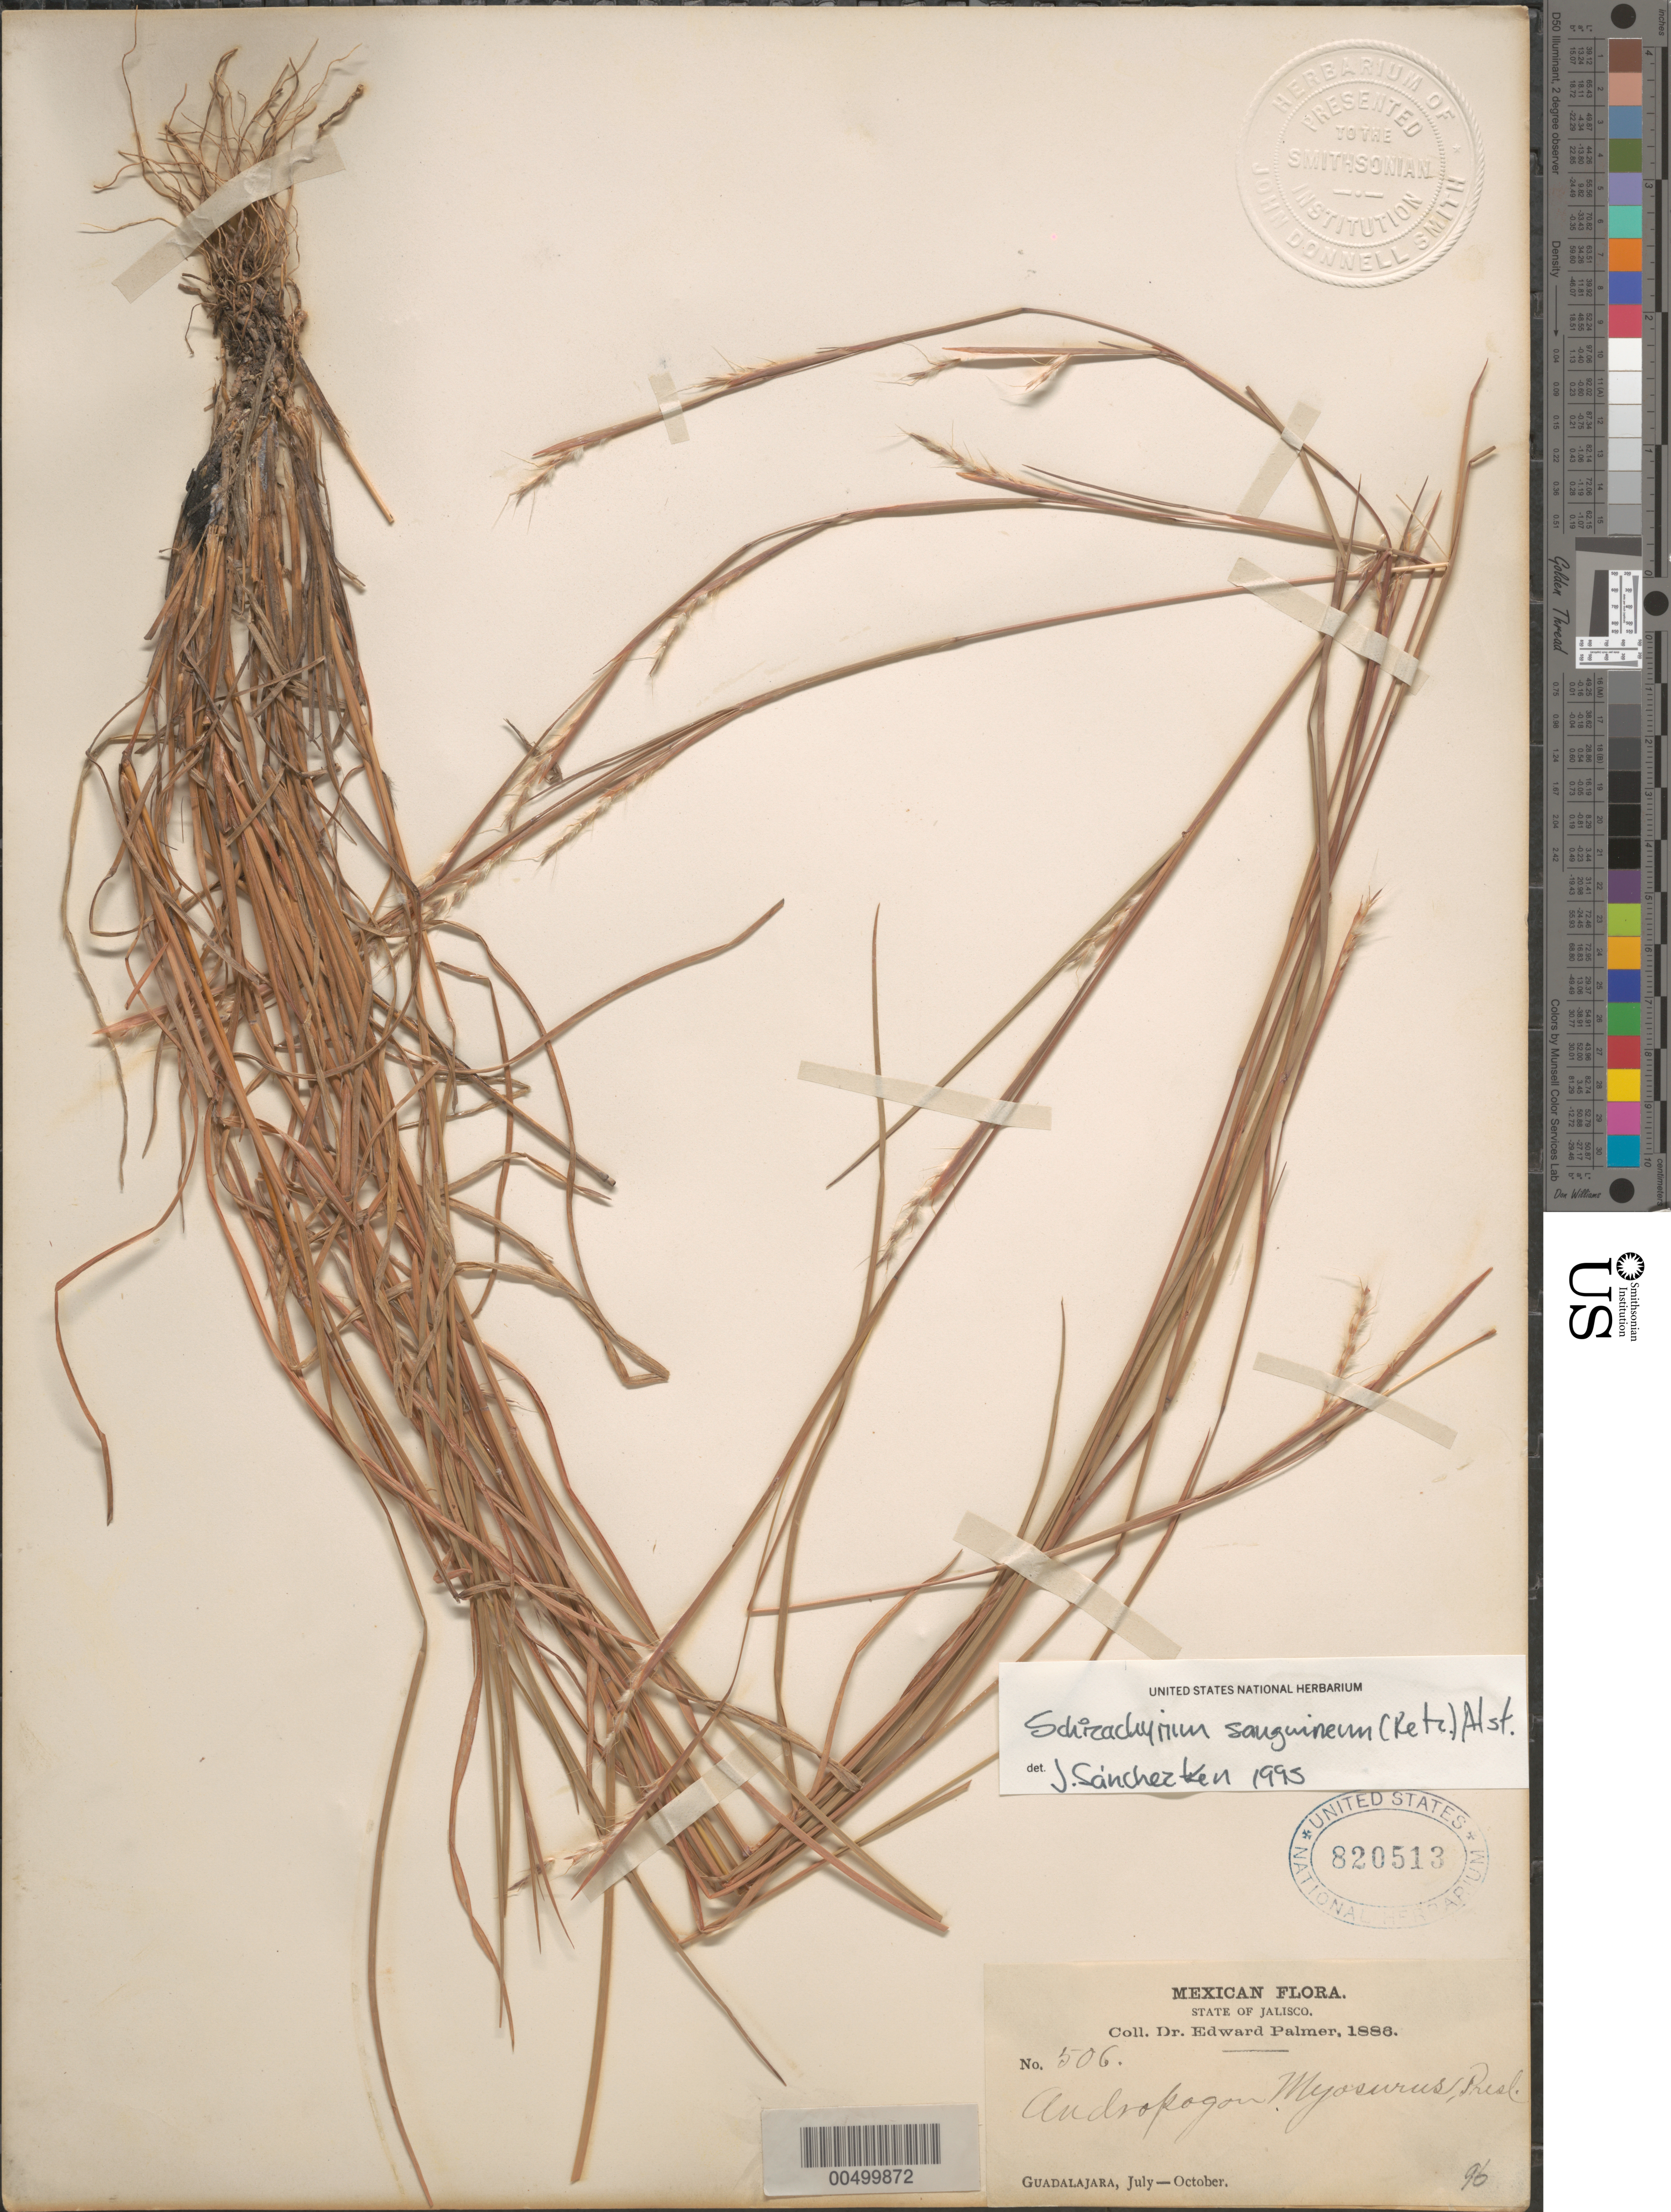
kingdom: Plantae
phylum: Tracheophyta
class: Liliopsida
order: Poales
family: Poaceae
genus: Schizachyrium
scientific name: Schizachyrium sanguineum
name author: (Retz.) Alston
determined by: Sánchez-Ken, J. G.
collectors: E. Palmer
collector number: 506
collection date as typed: Jul 1886 to Oct 1886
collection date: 1886-07/1886-10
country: Mexico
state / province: Jalisco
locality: Guadalajara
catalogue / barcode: US 820513